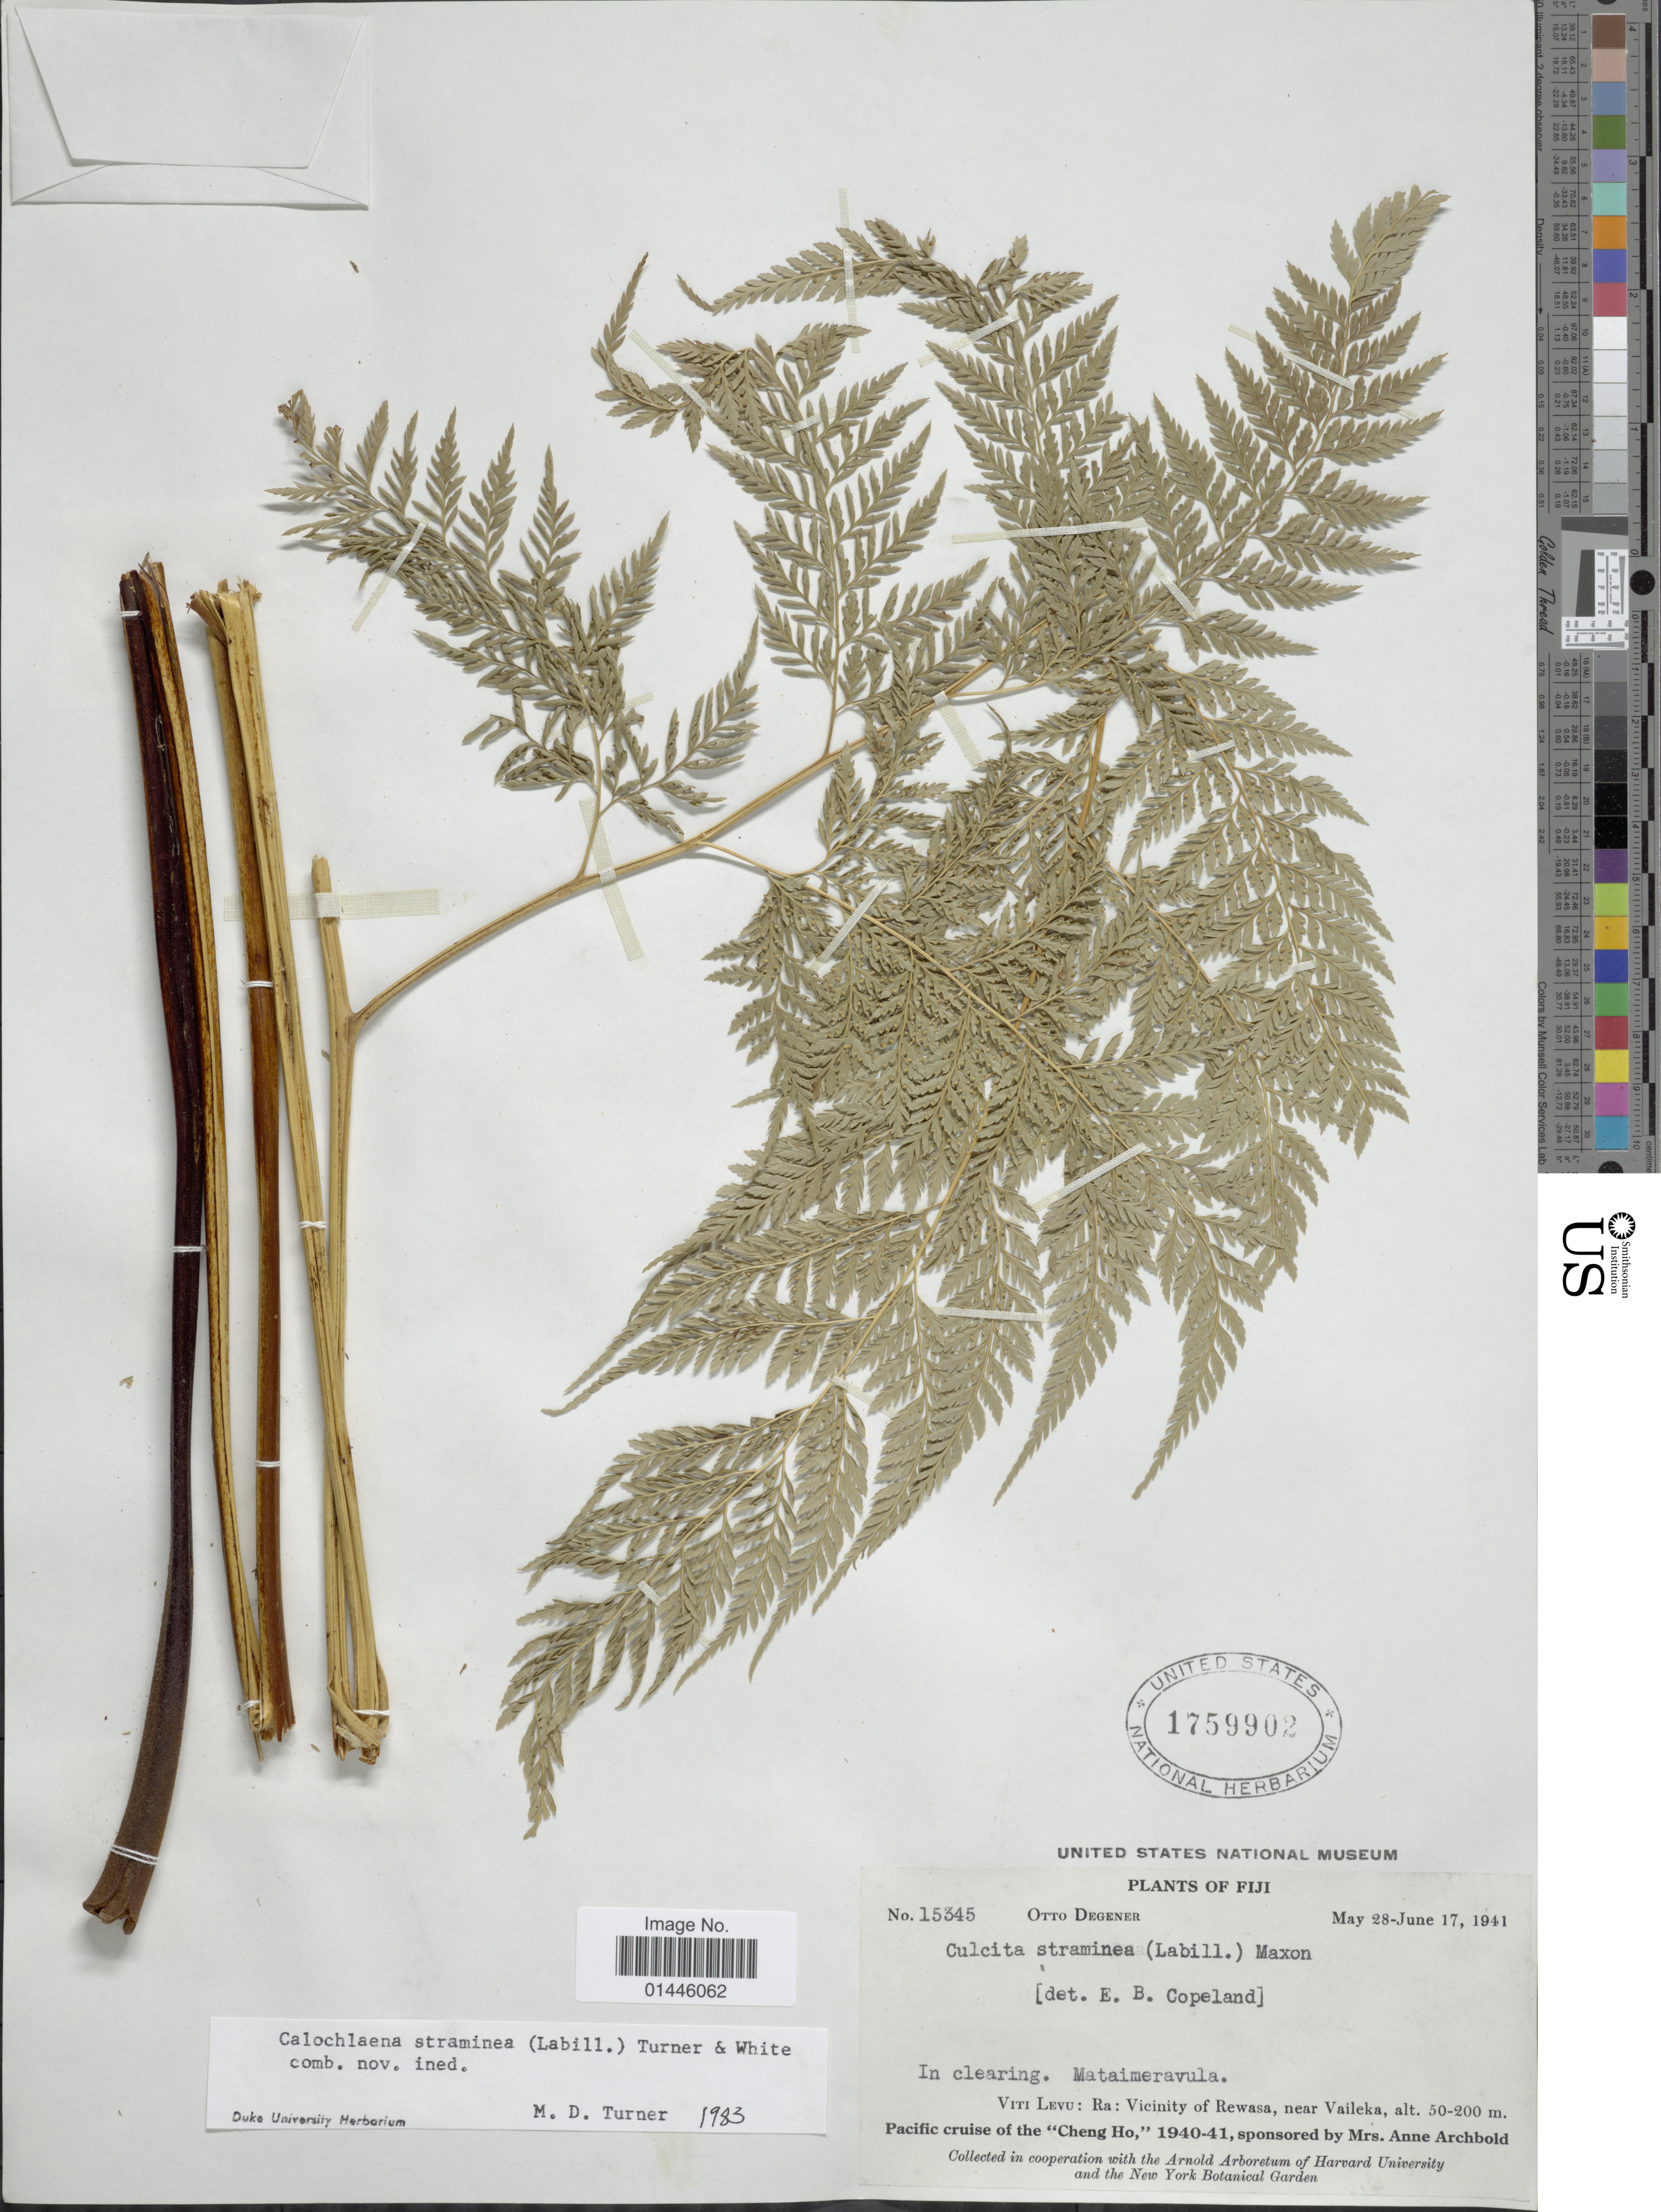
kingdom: Plantae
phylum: Tracheophyta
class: Polypodiopsida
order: Cyatheales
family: Dicksoniaceae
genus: Calochlaena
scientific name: Calochlaena straminea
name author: (Labill.) M.D. Turner & R.A. White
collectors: O. Degener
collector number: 15345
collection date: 1941-05-28/1941-06-17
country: Fiji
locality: Viti Levu: Ra: Vicinity of Rewasa, near Valleka.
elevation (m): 50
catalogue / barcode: US 1759902